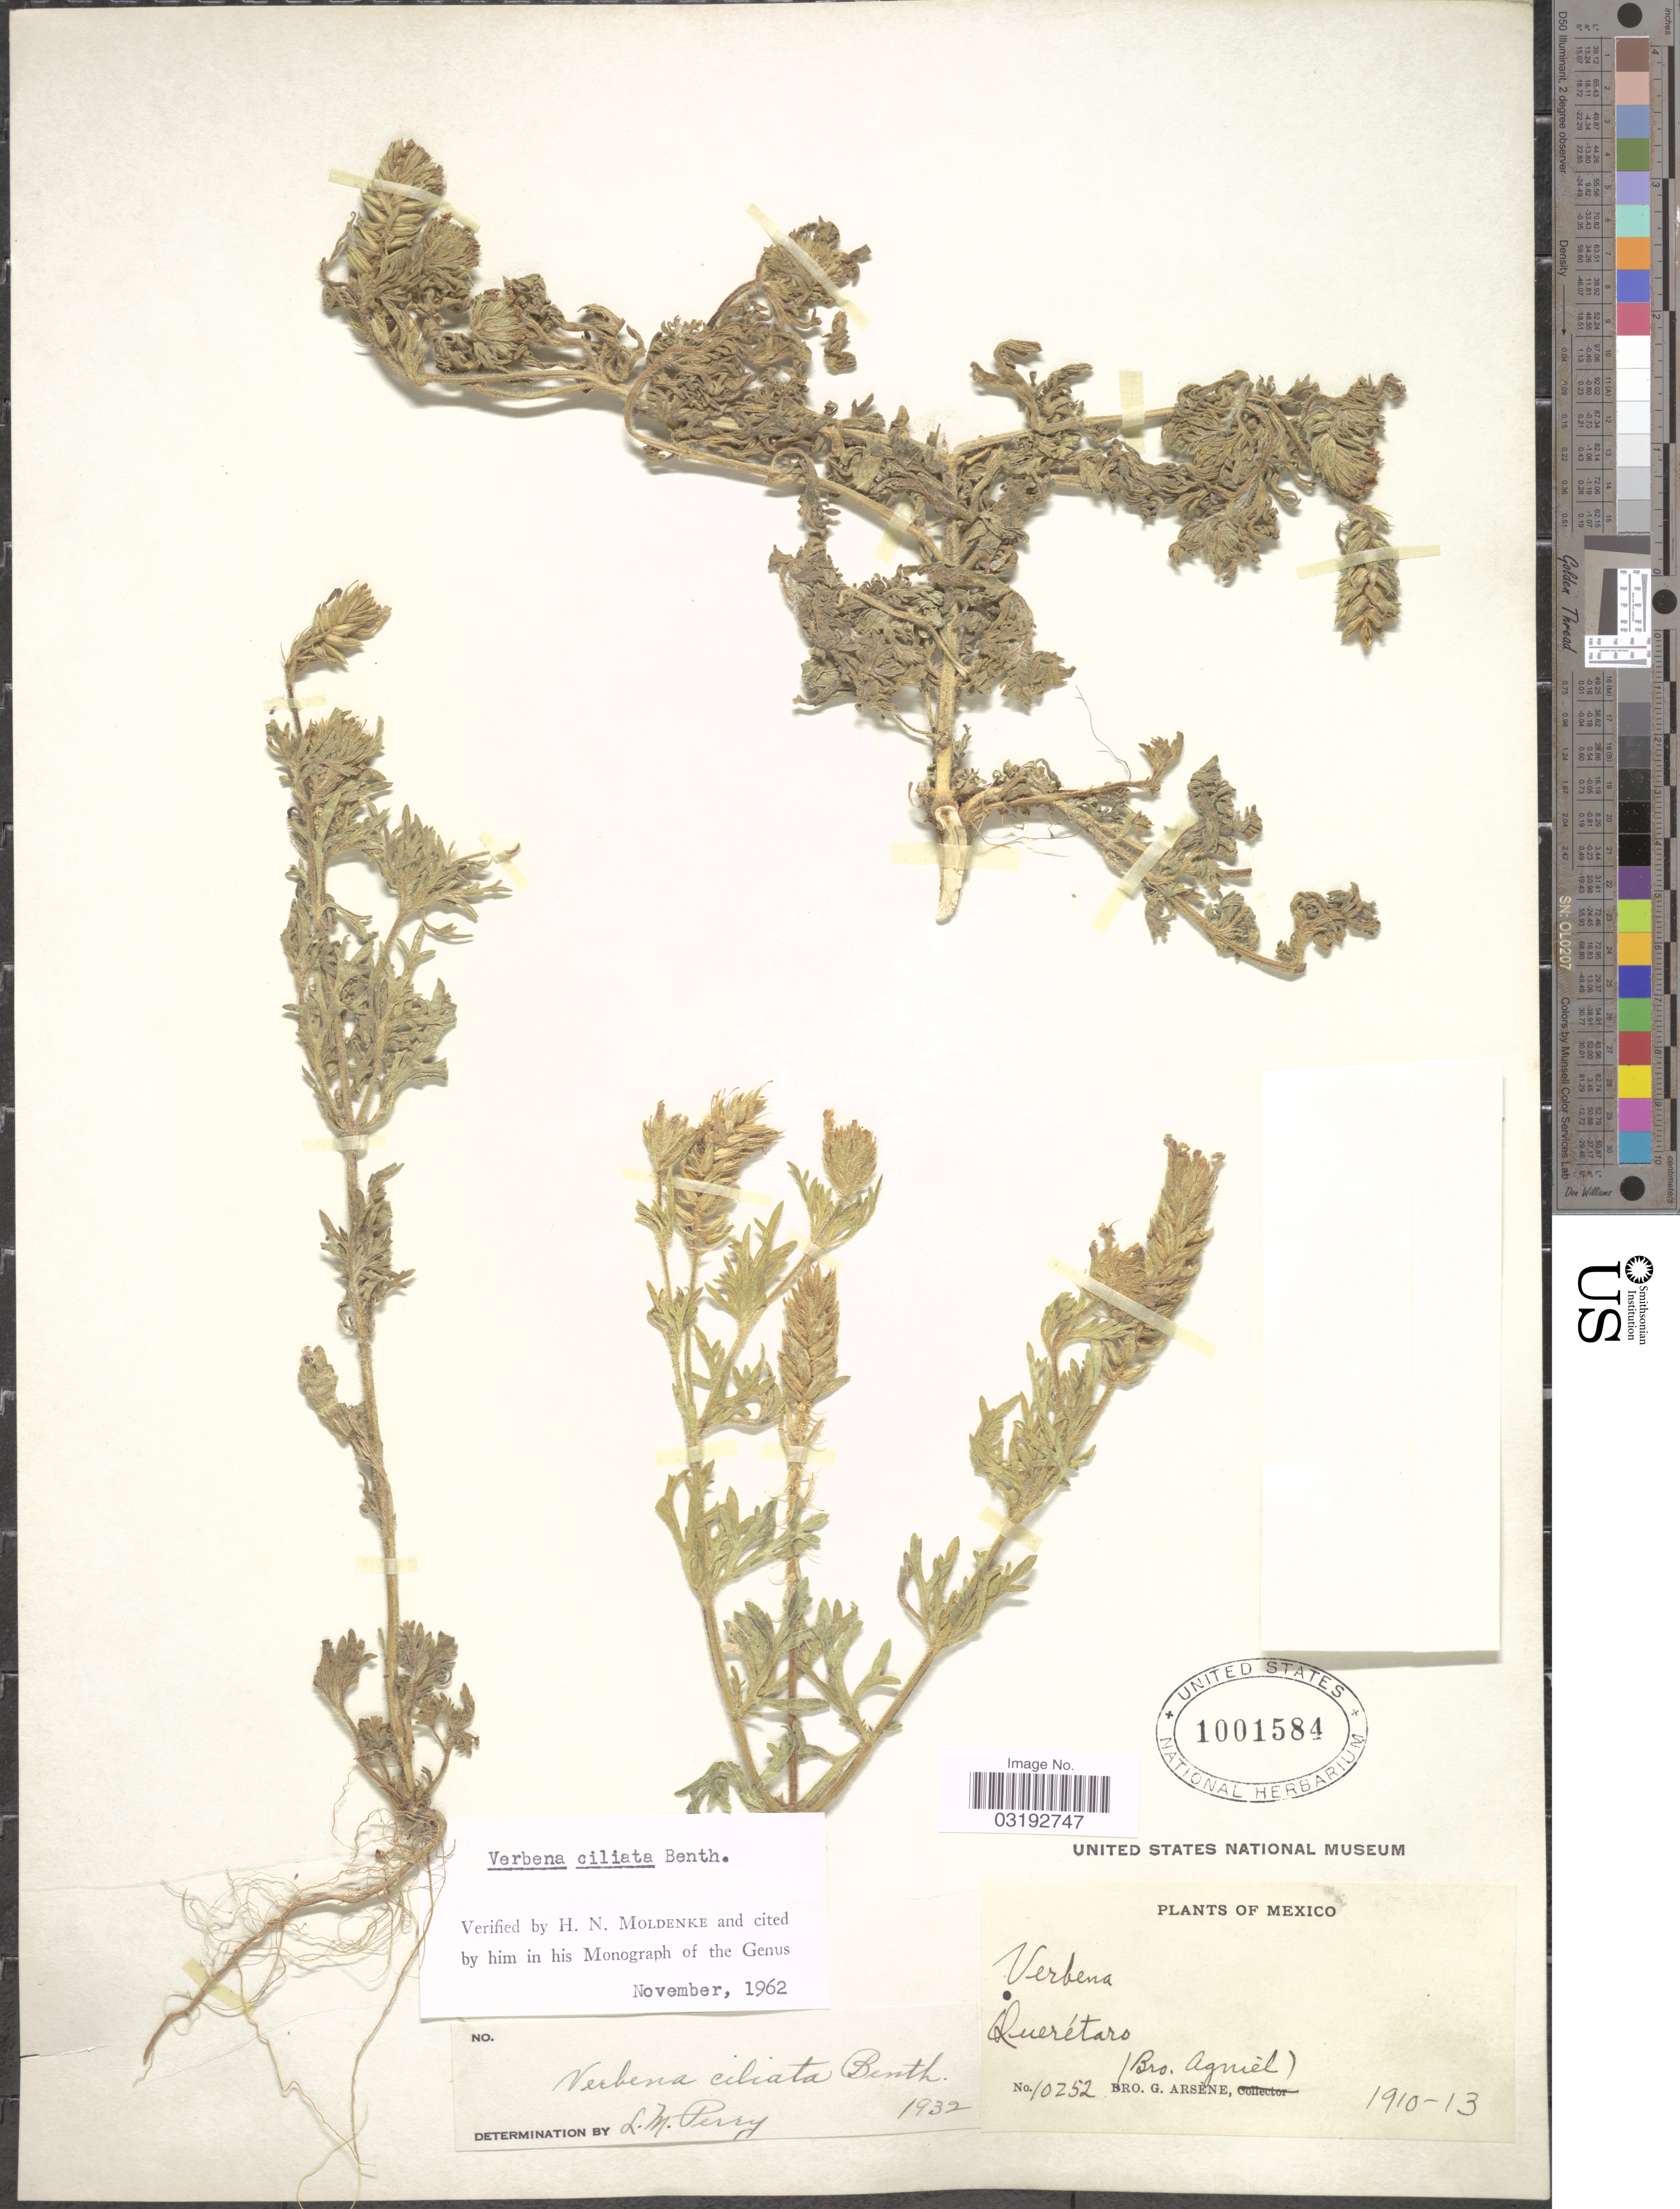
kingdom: Plantae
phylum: Tracheophyta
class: Magnoliopsida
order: Lamiales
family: Verbenaceae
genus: Verbena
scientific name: Verbena ciliata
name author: Benth.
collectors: Bro. G. Arsène & Bro. Agniel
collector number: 10252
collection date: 1910/1913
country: Mexico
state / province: Querétaro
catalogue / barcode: US 1001584